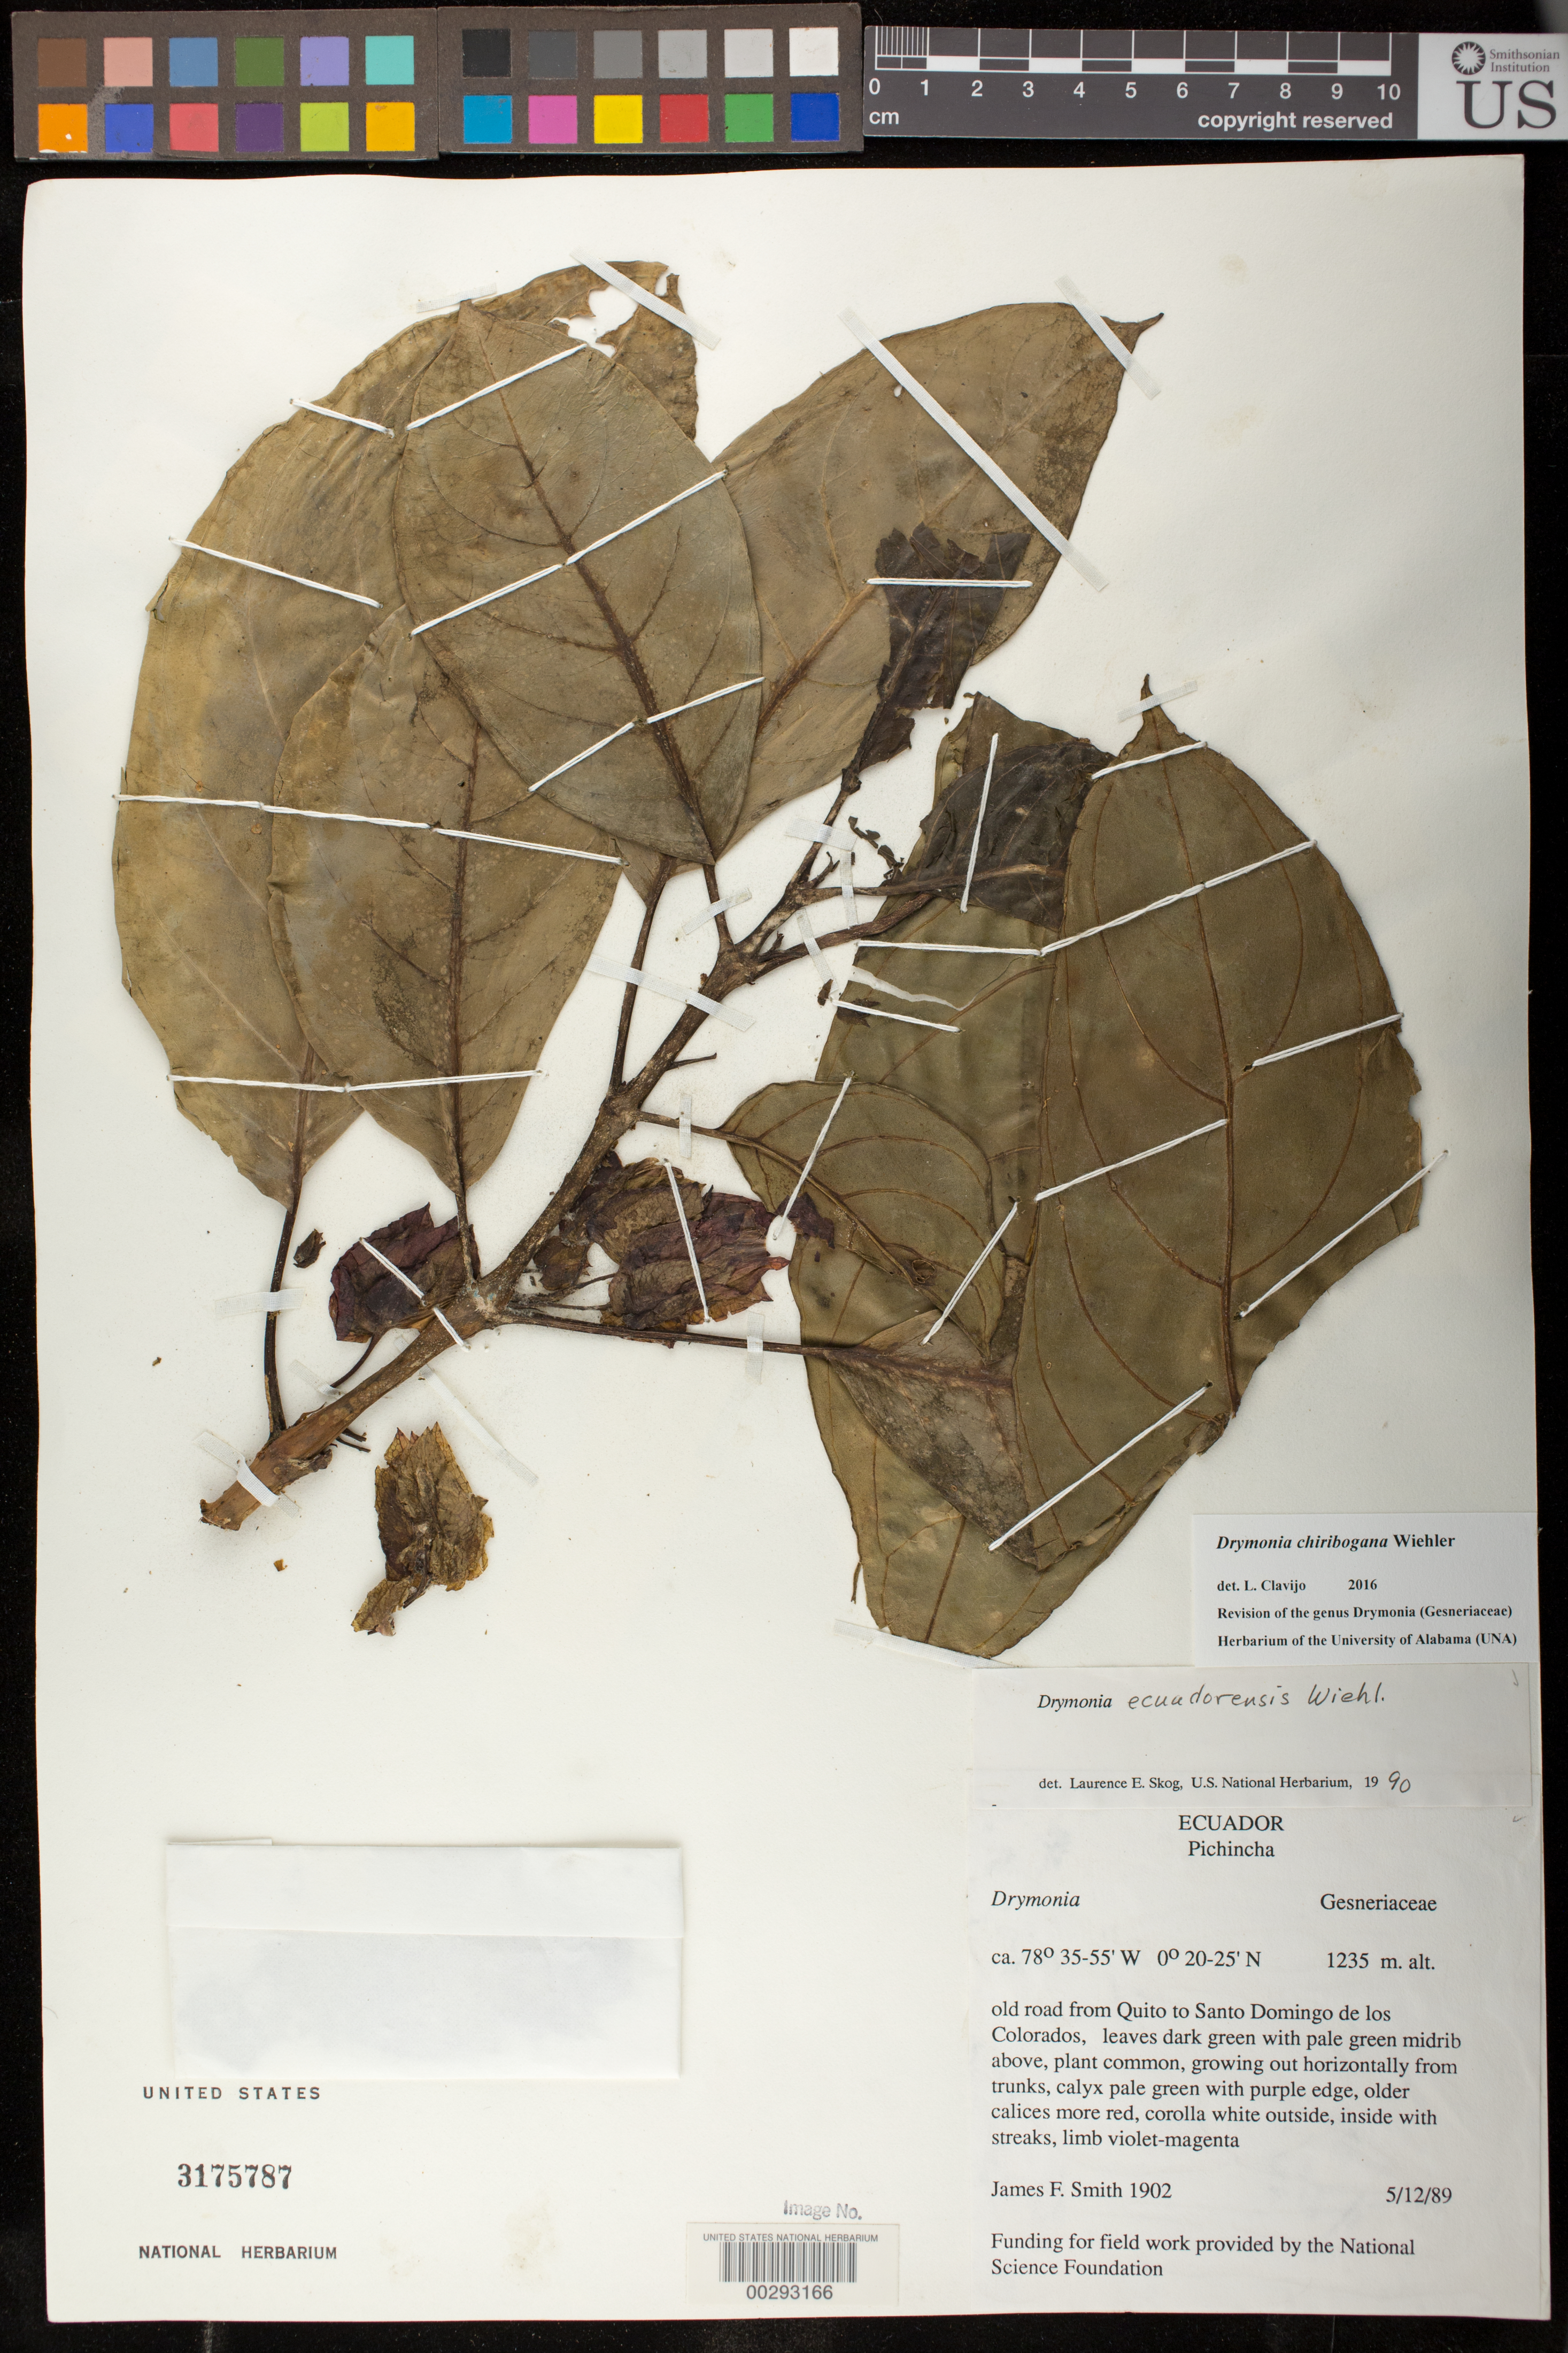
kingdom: Plantae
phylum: Tracheophyta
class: Magnoliopsida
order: Lamiales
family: Gesneriaceae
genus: Drymonia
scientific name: Drymonia chiribogana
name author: Wiehler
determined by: Clavijo, L.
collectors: J. Smith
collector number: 1902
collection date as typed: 12 May 1989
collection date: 1989-05-12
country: Ecuador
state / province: Pichincha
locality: Old road from Quito to Santo Domingo de los Colorados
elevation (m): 1235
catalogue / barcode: US 3175787